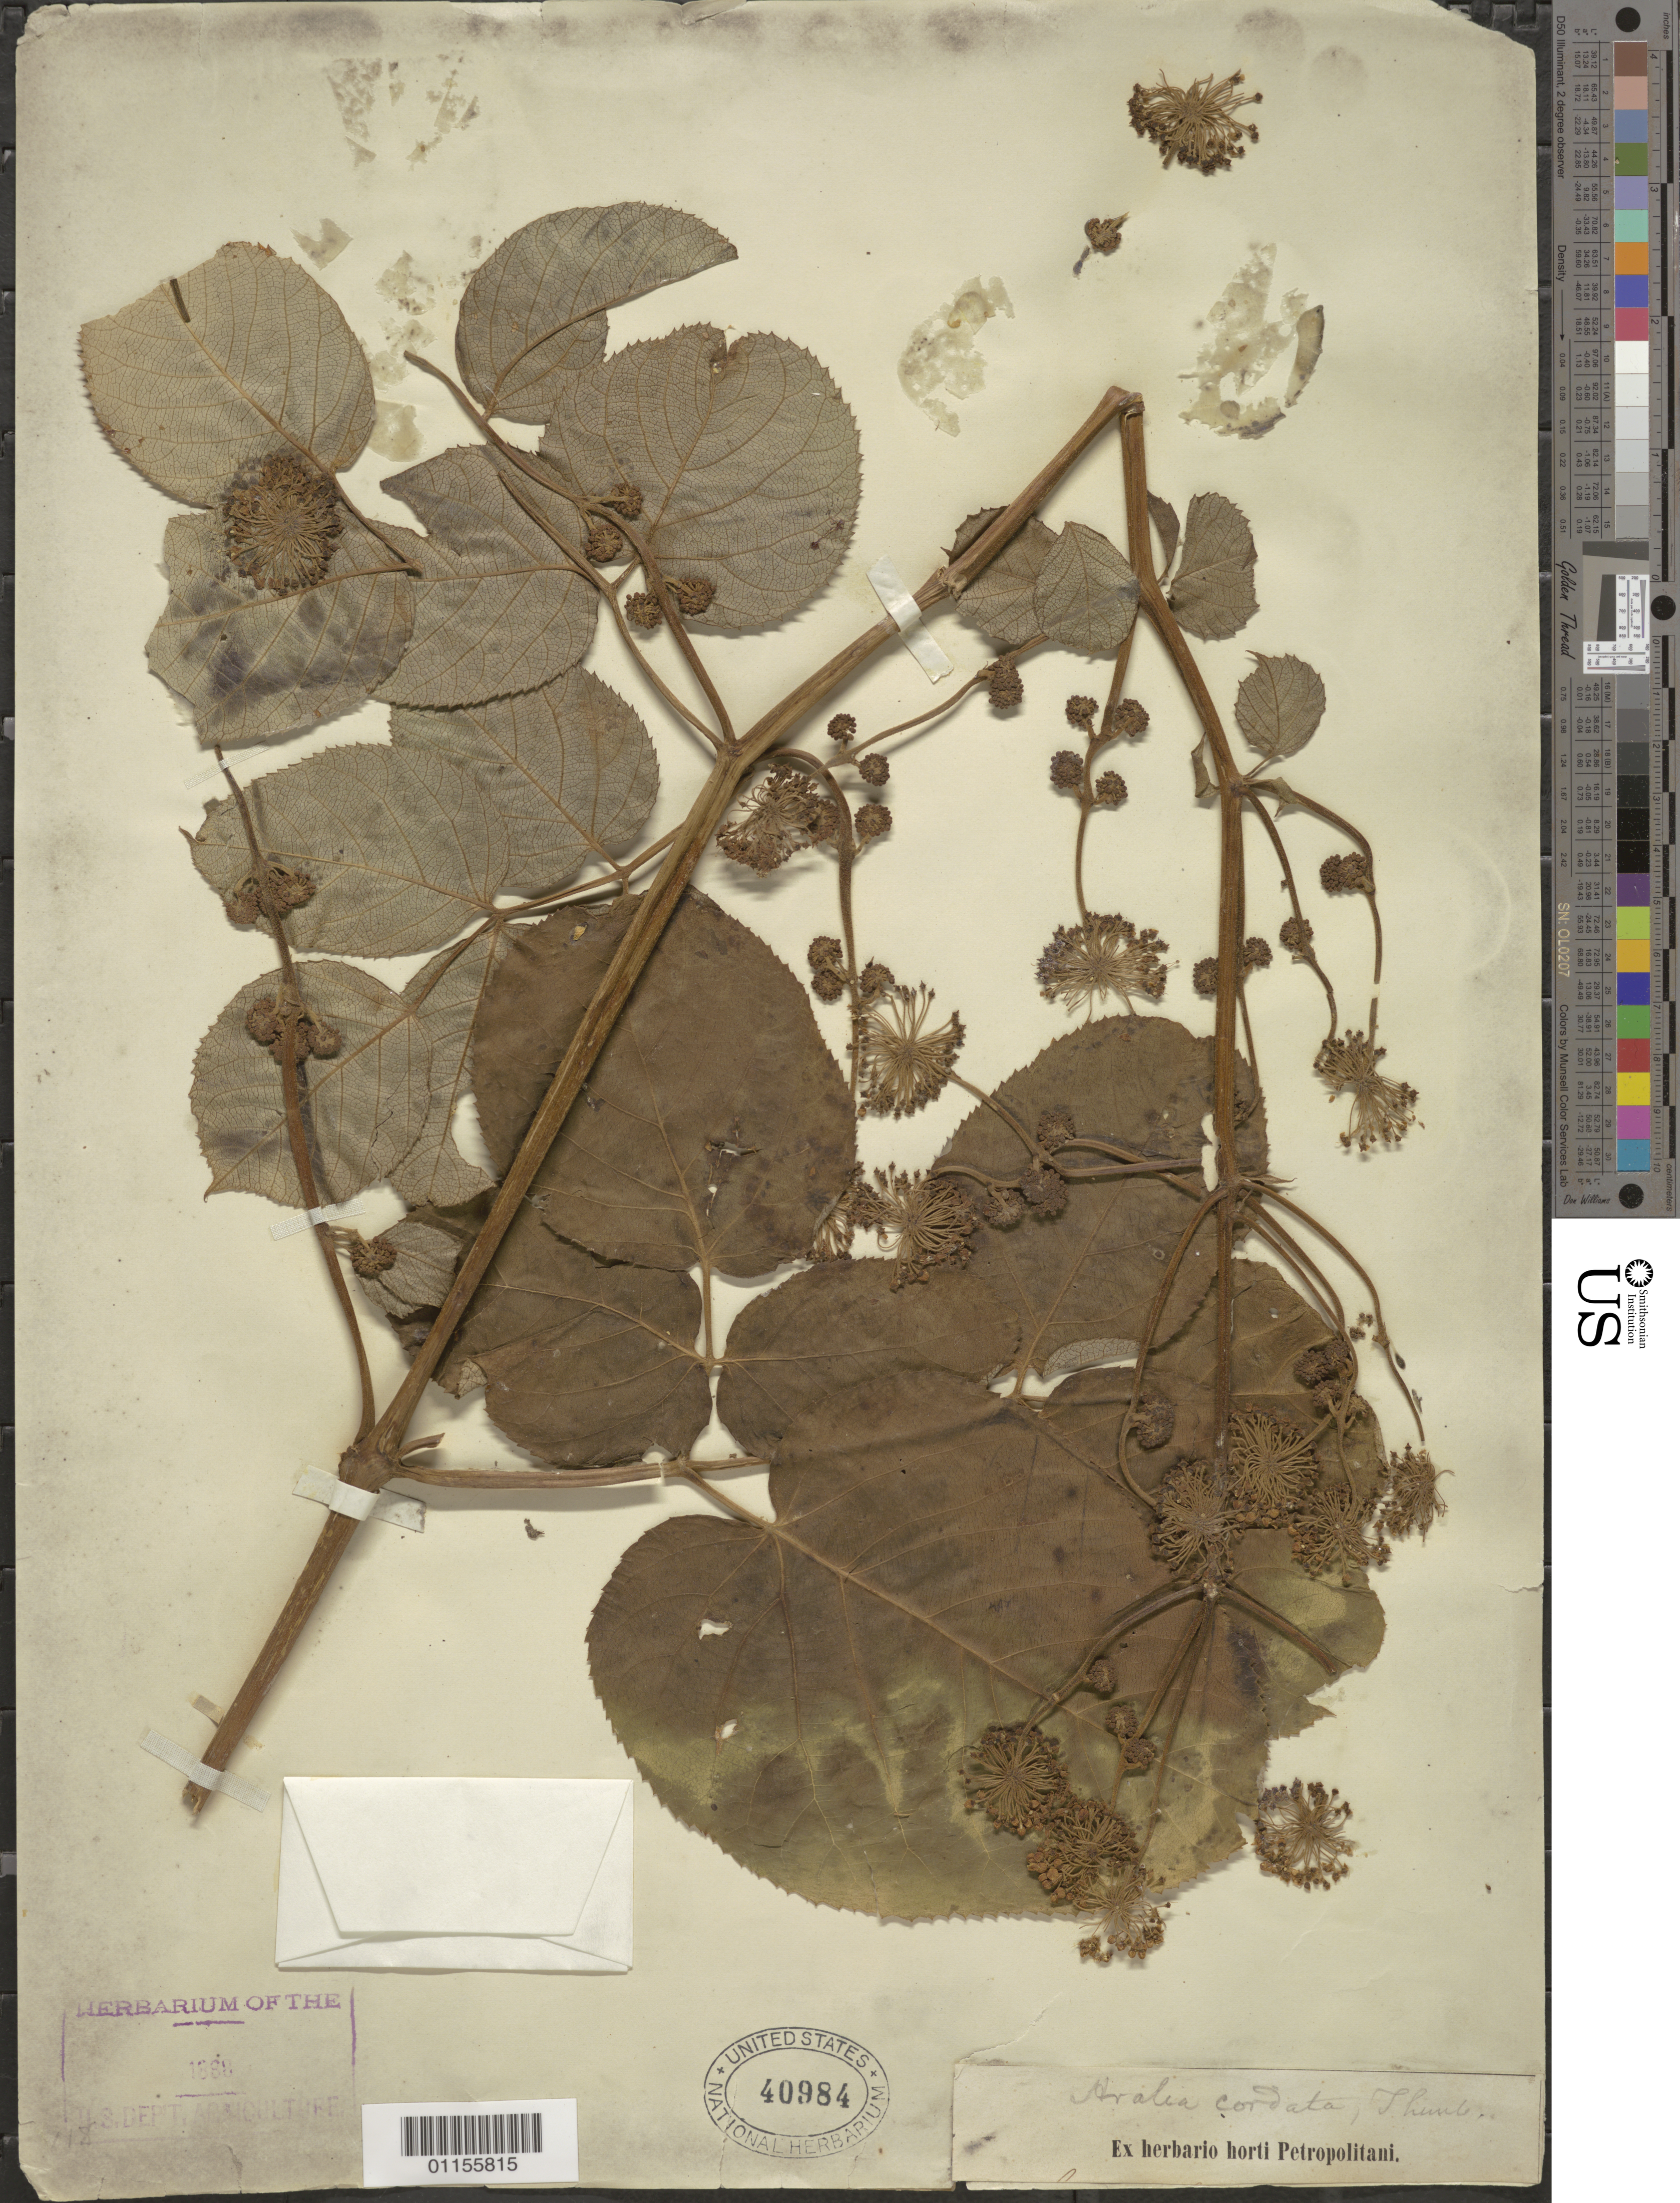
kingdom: Plantae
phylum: Tracheophyta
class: Magnoliopsida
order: Apiales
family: Araliaceae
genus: Aralia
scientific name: Aralia cordata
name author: Thunb.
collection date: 1888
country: Japan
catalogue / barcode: US 40984